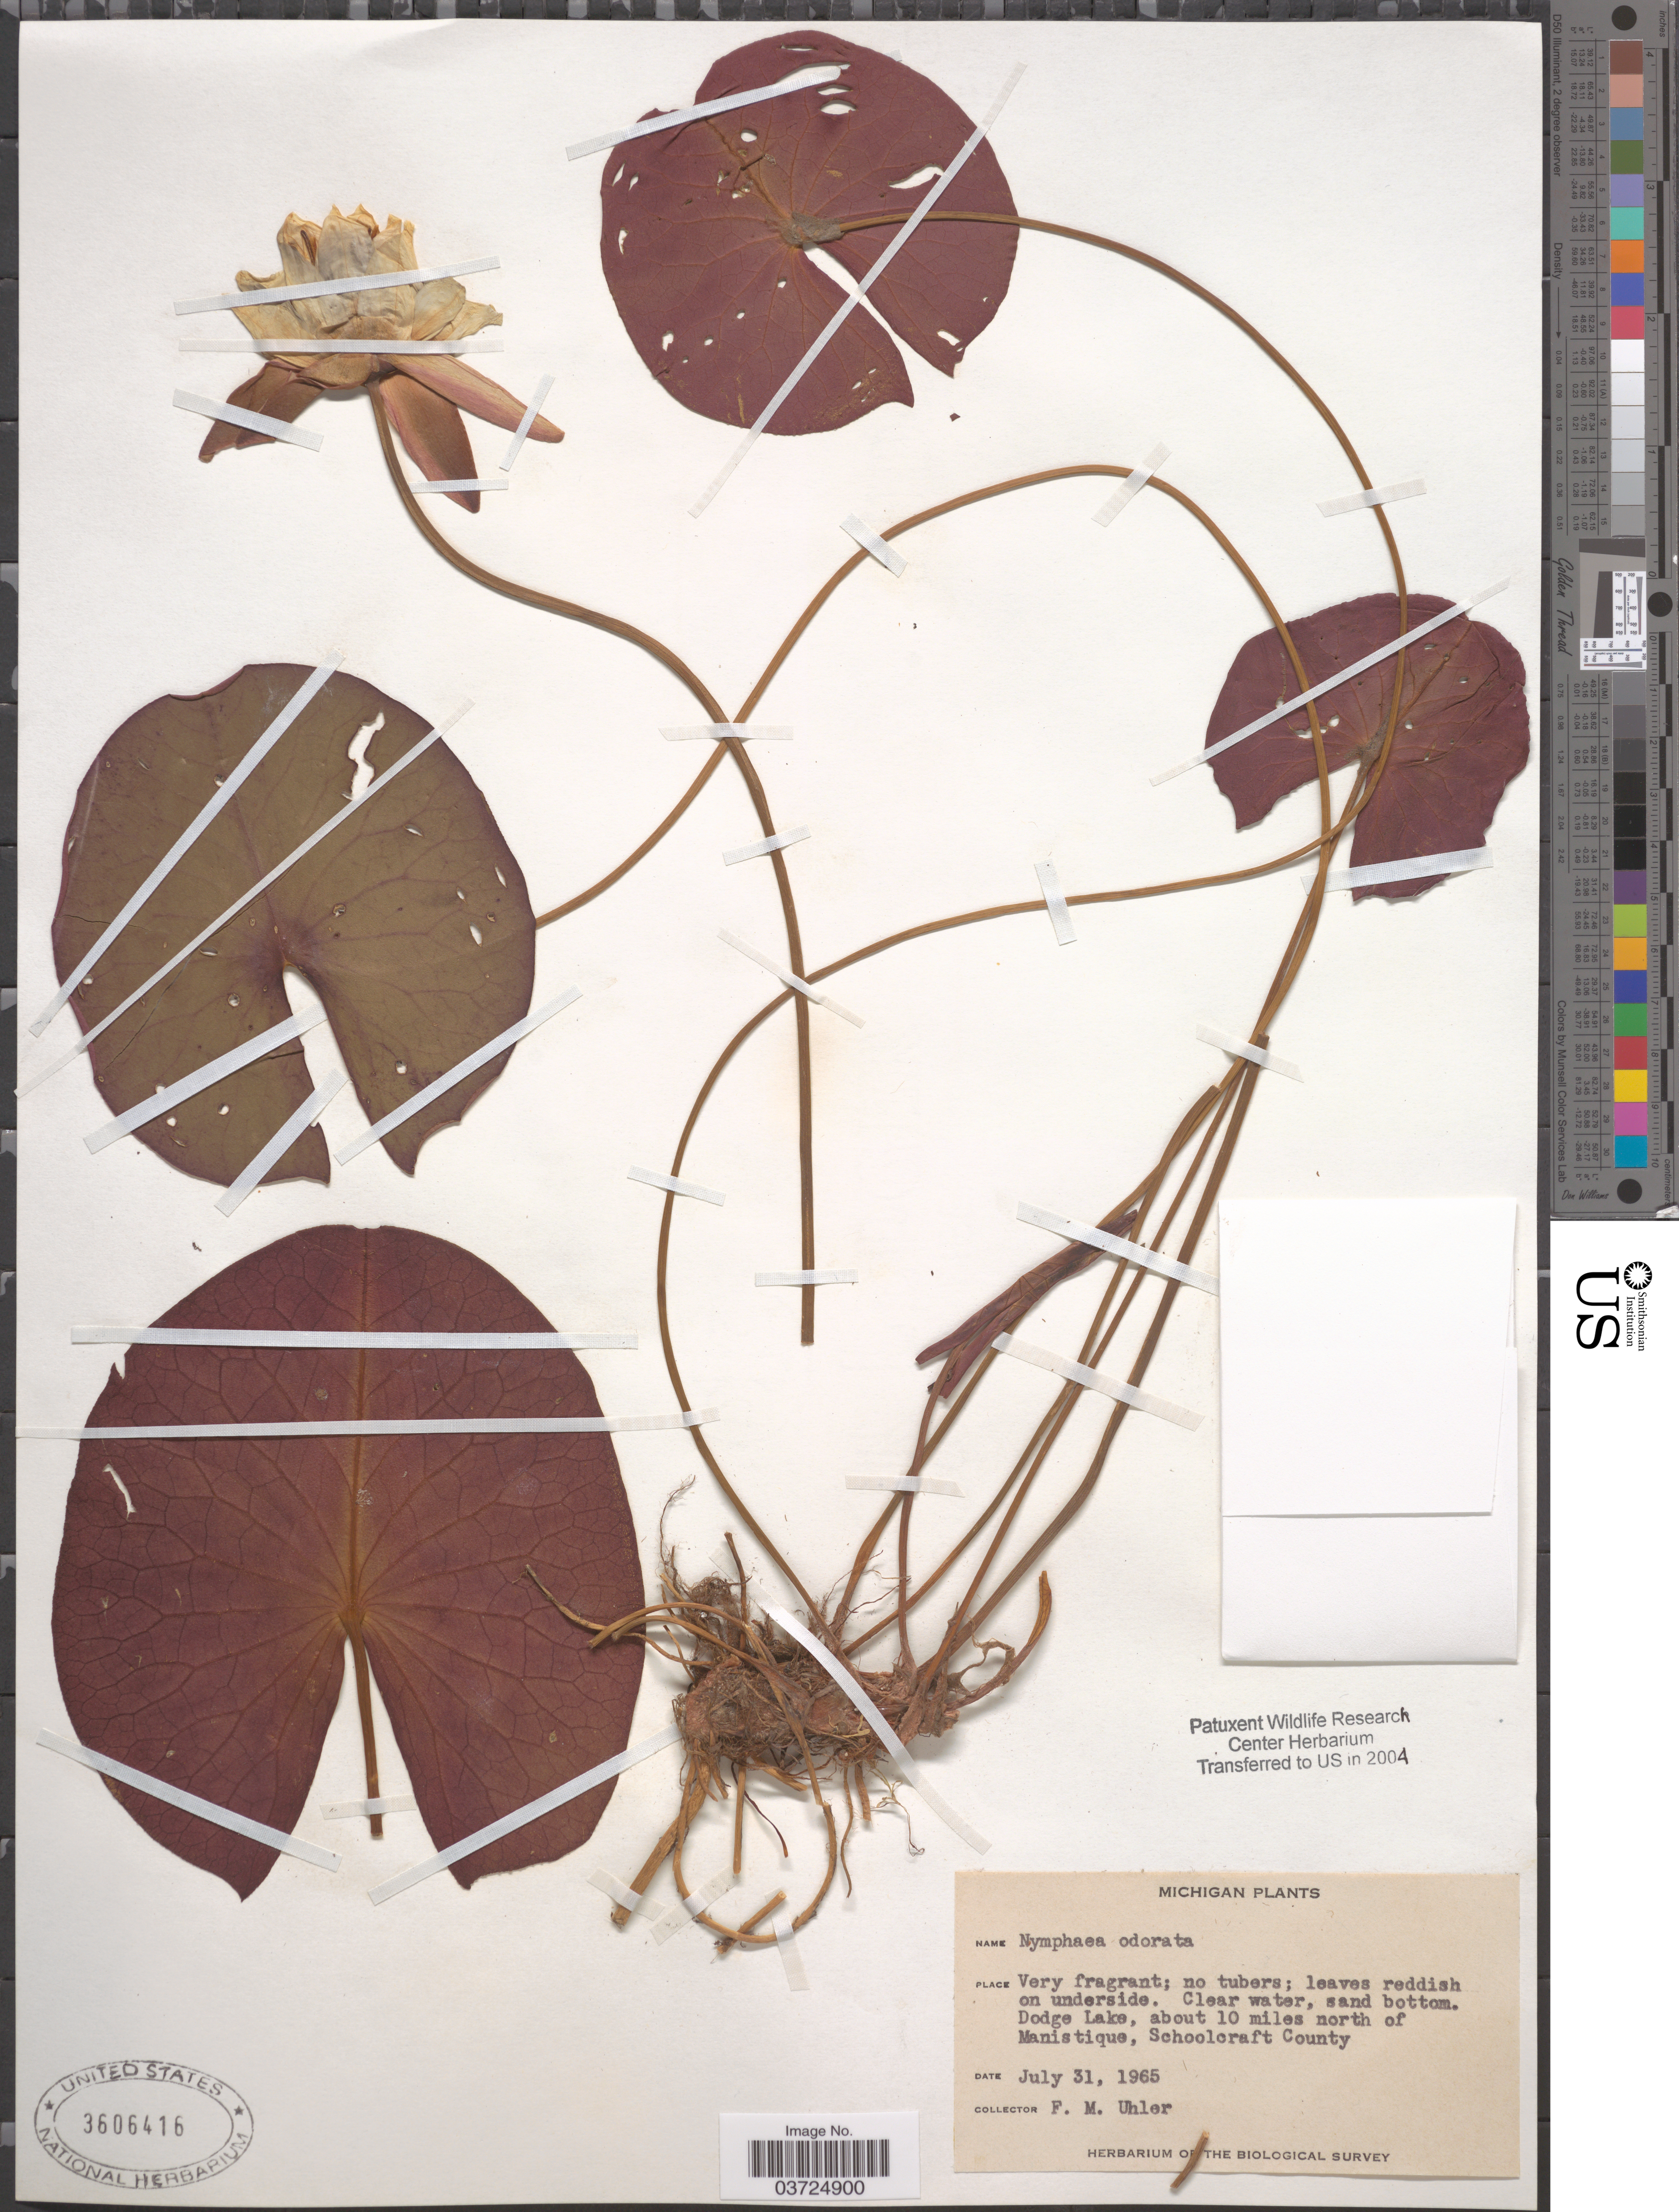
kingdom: Plantae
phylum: Tracheophyta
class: Magnoliopsida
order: Nymphaeales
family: Nymphaeaceae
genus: Nymphaea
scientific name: Nymphaea odorata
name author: Aiton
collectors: F. M. Uhler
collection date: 1965-07-31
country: United States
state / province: Michigan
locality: Dodge Lake, about 10 miles north of Manistique, Schoolcraft County.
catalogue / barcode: US 3606416